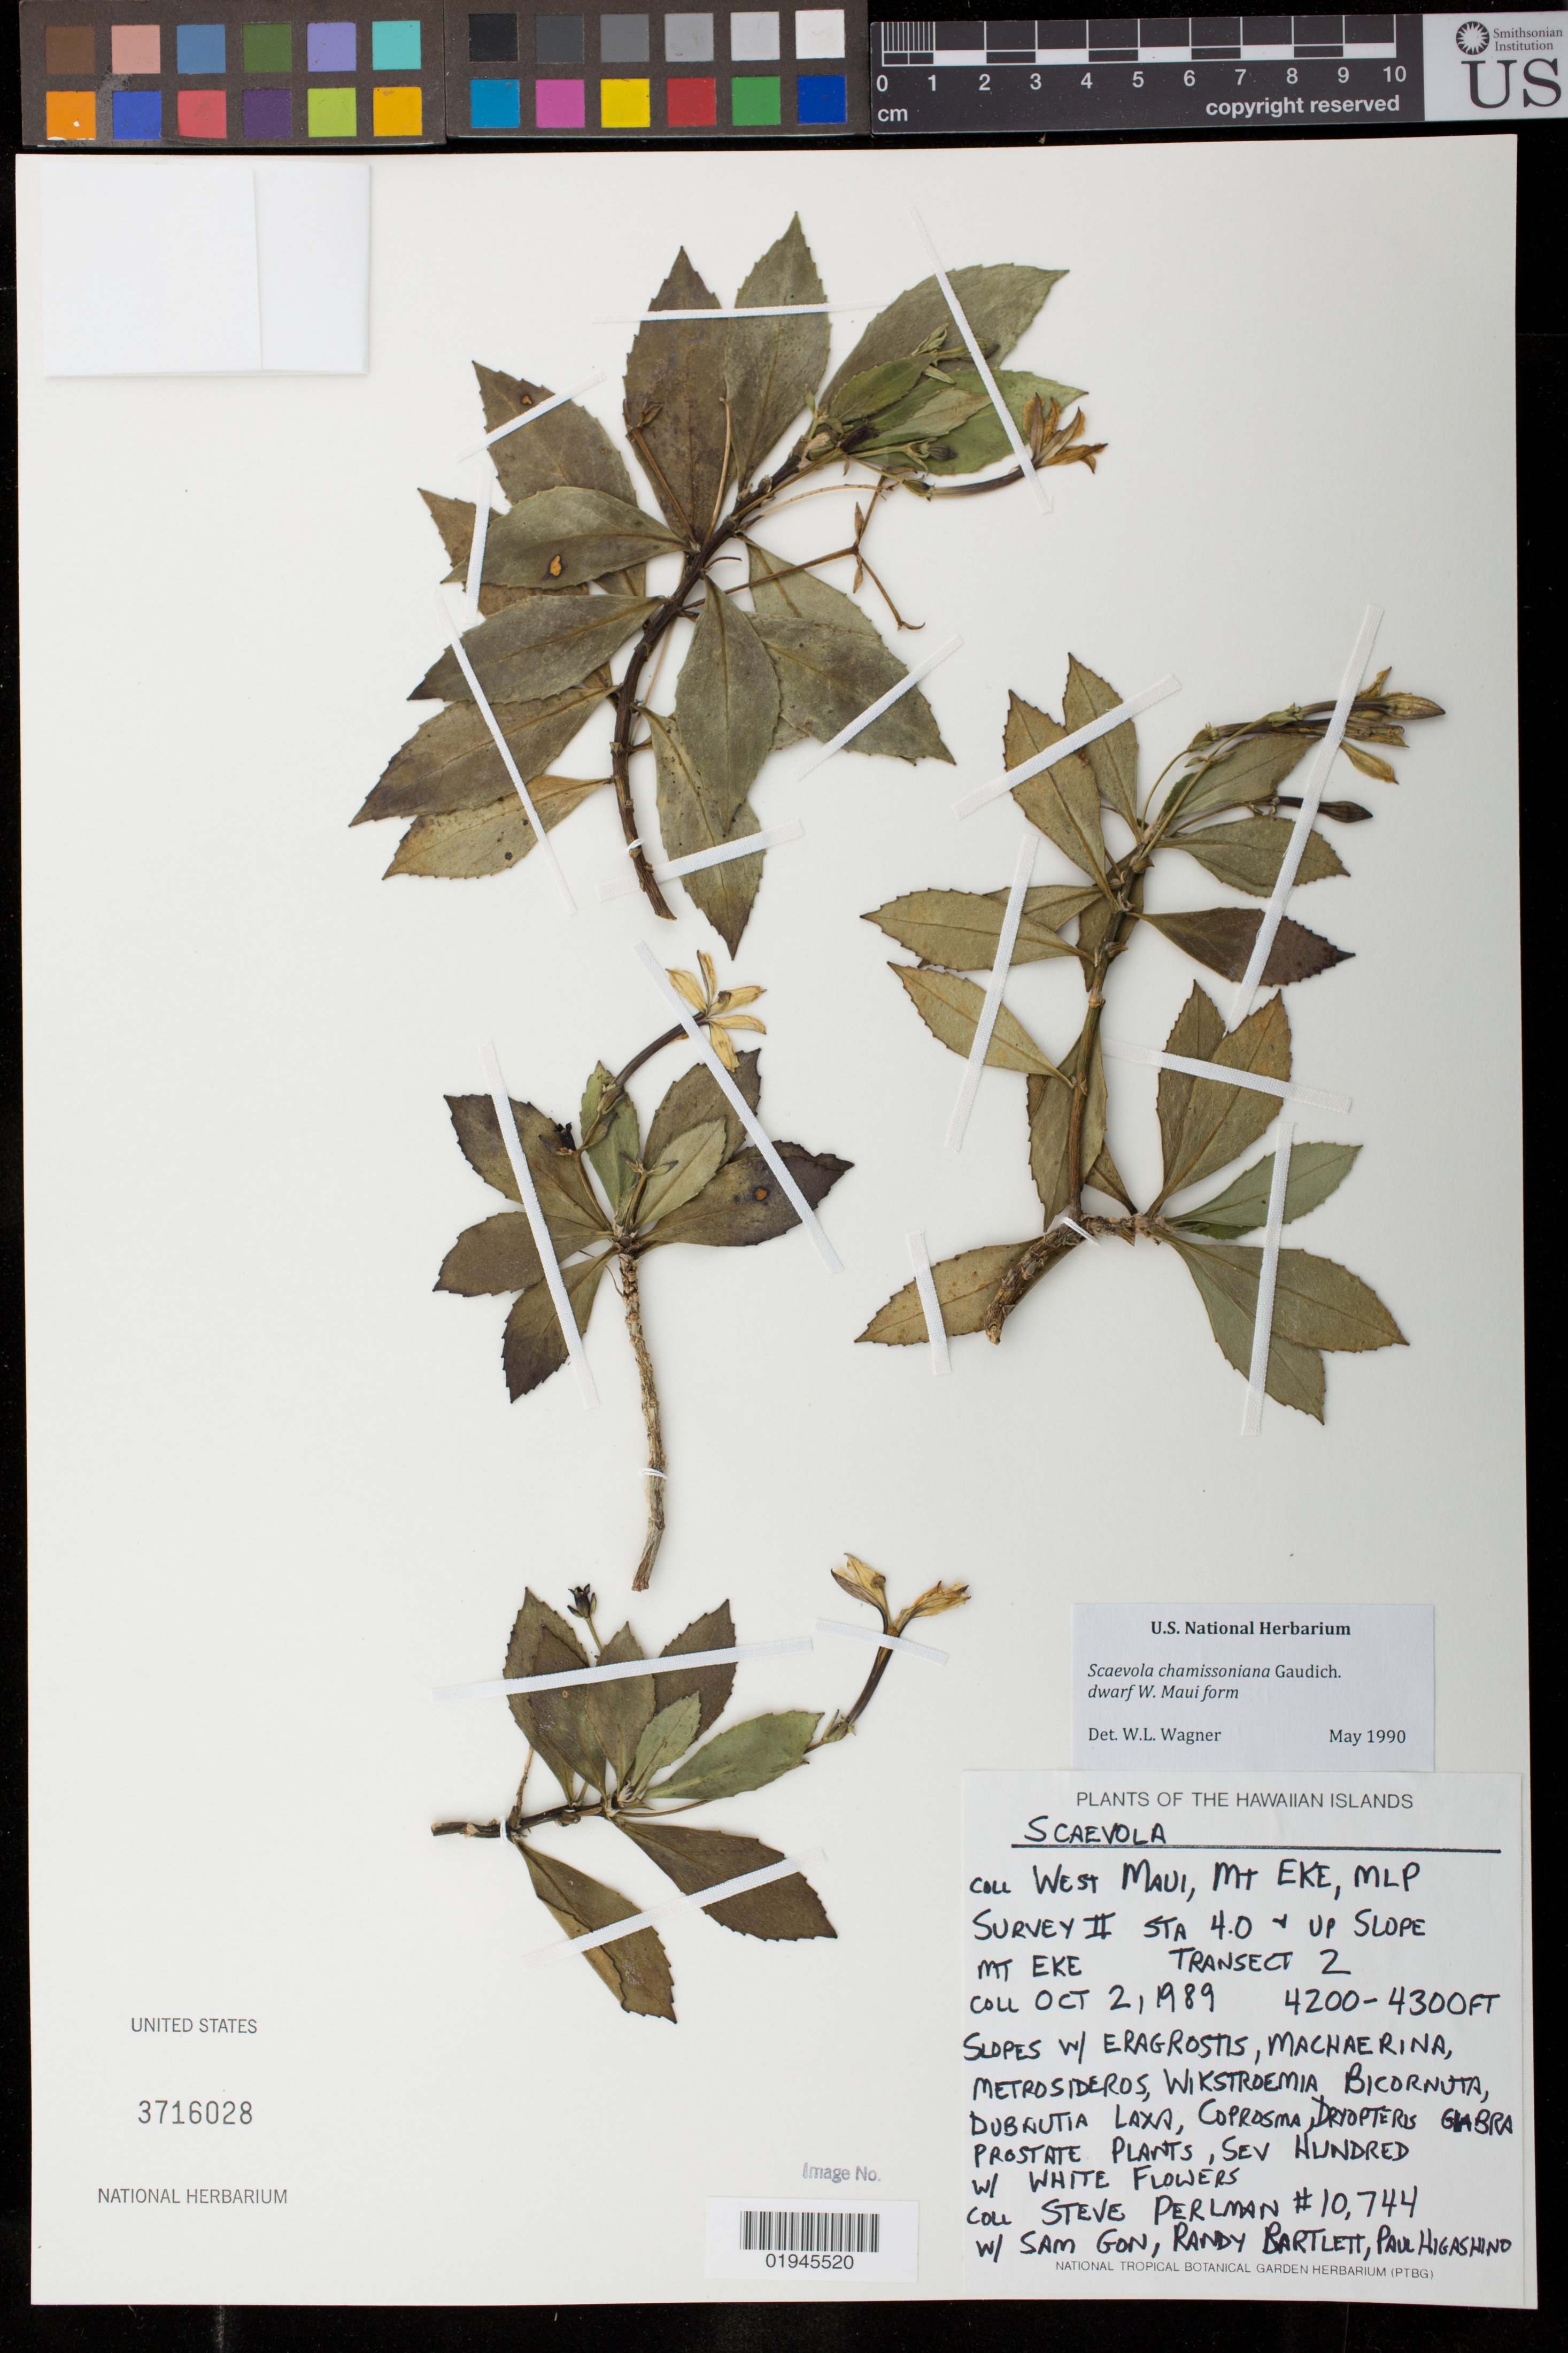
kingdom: Plantae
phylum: Tracheophyta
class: Magnoliopsida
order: Asterales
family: Goodeniaceae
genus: Scaevola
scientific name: Scaevola chamissoniana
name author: Gaudich.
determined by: Wagner, W. L., (BOT), Smithsonian Institution - National Museum of Natural History (UNITED STATES)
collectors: S. P. Perlman, S. Gon, P. Higashino & R. Bartlett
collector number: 10744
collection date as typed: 2 Oct 1989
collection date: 1989-10-02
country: United States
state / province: Hawaii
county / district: Maui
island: Maui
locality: West Maui, Mt Eke, MLP Survey 2, Transect 2, Station 4 and up slope of Mt. Eke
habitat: Slope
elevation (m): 1280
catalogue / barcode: US 3716028